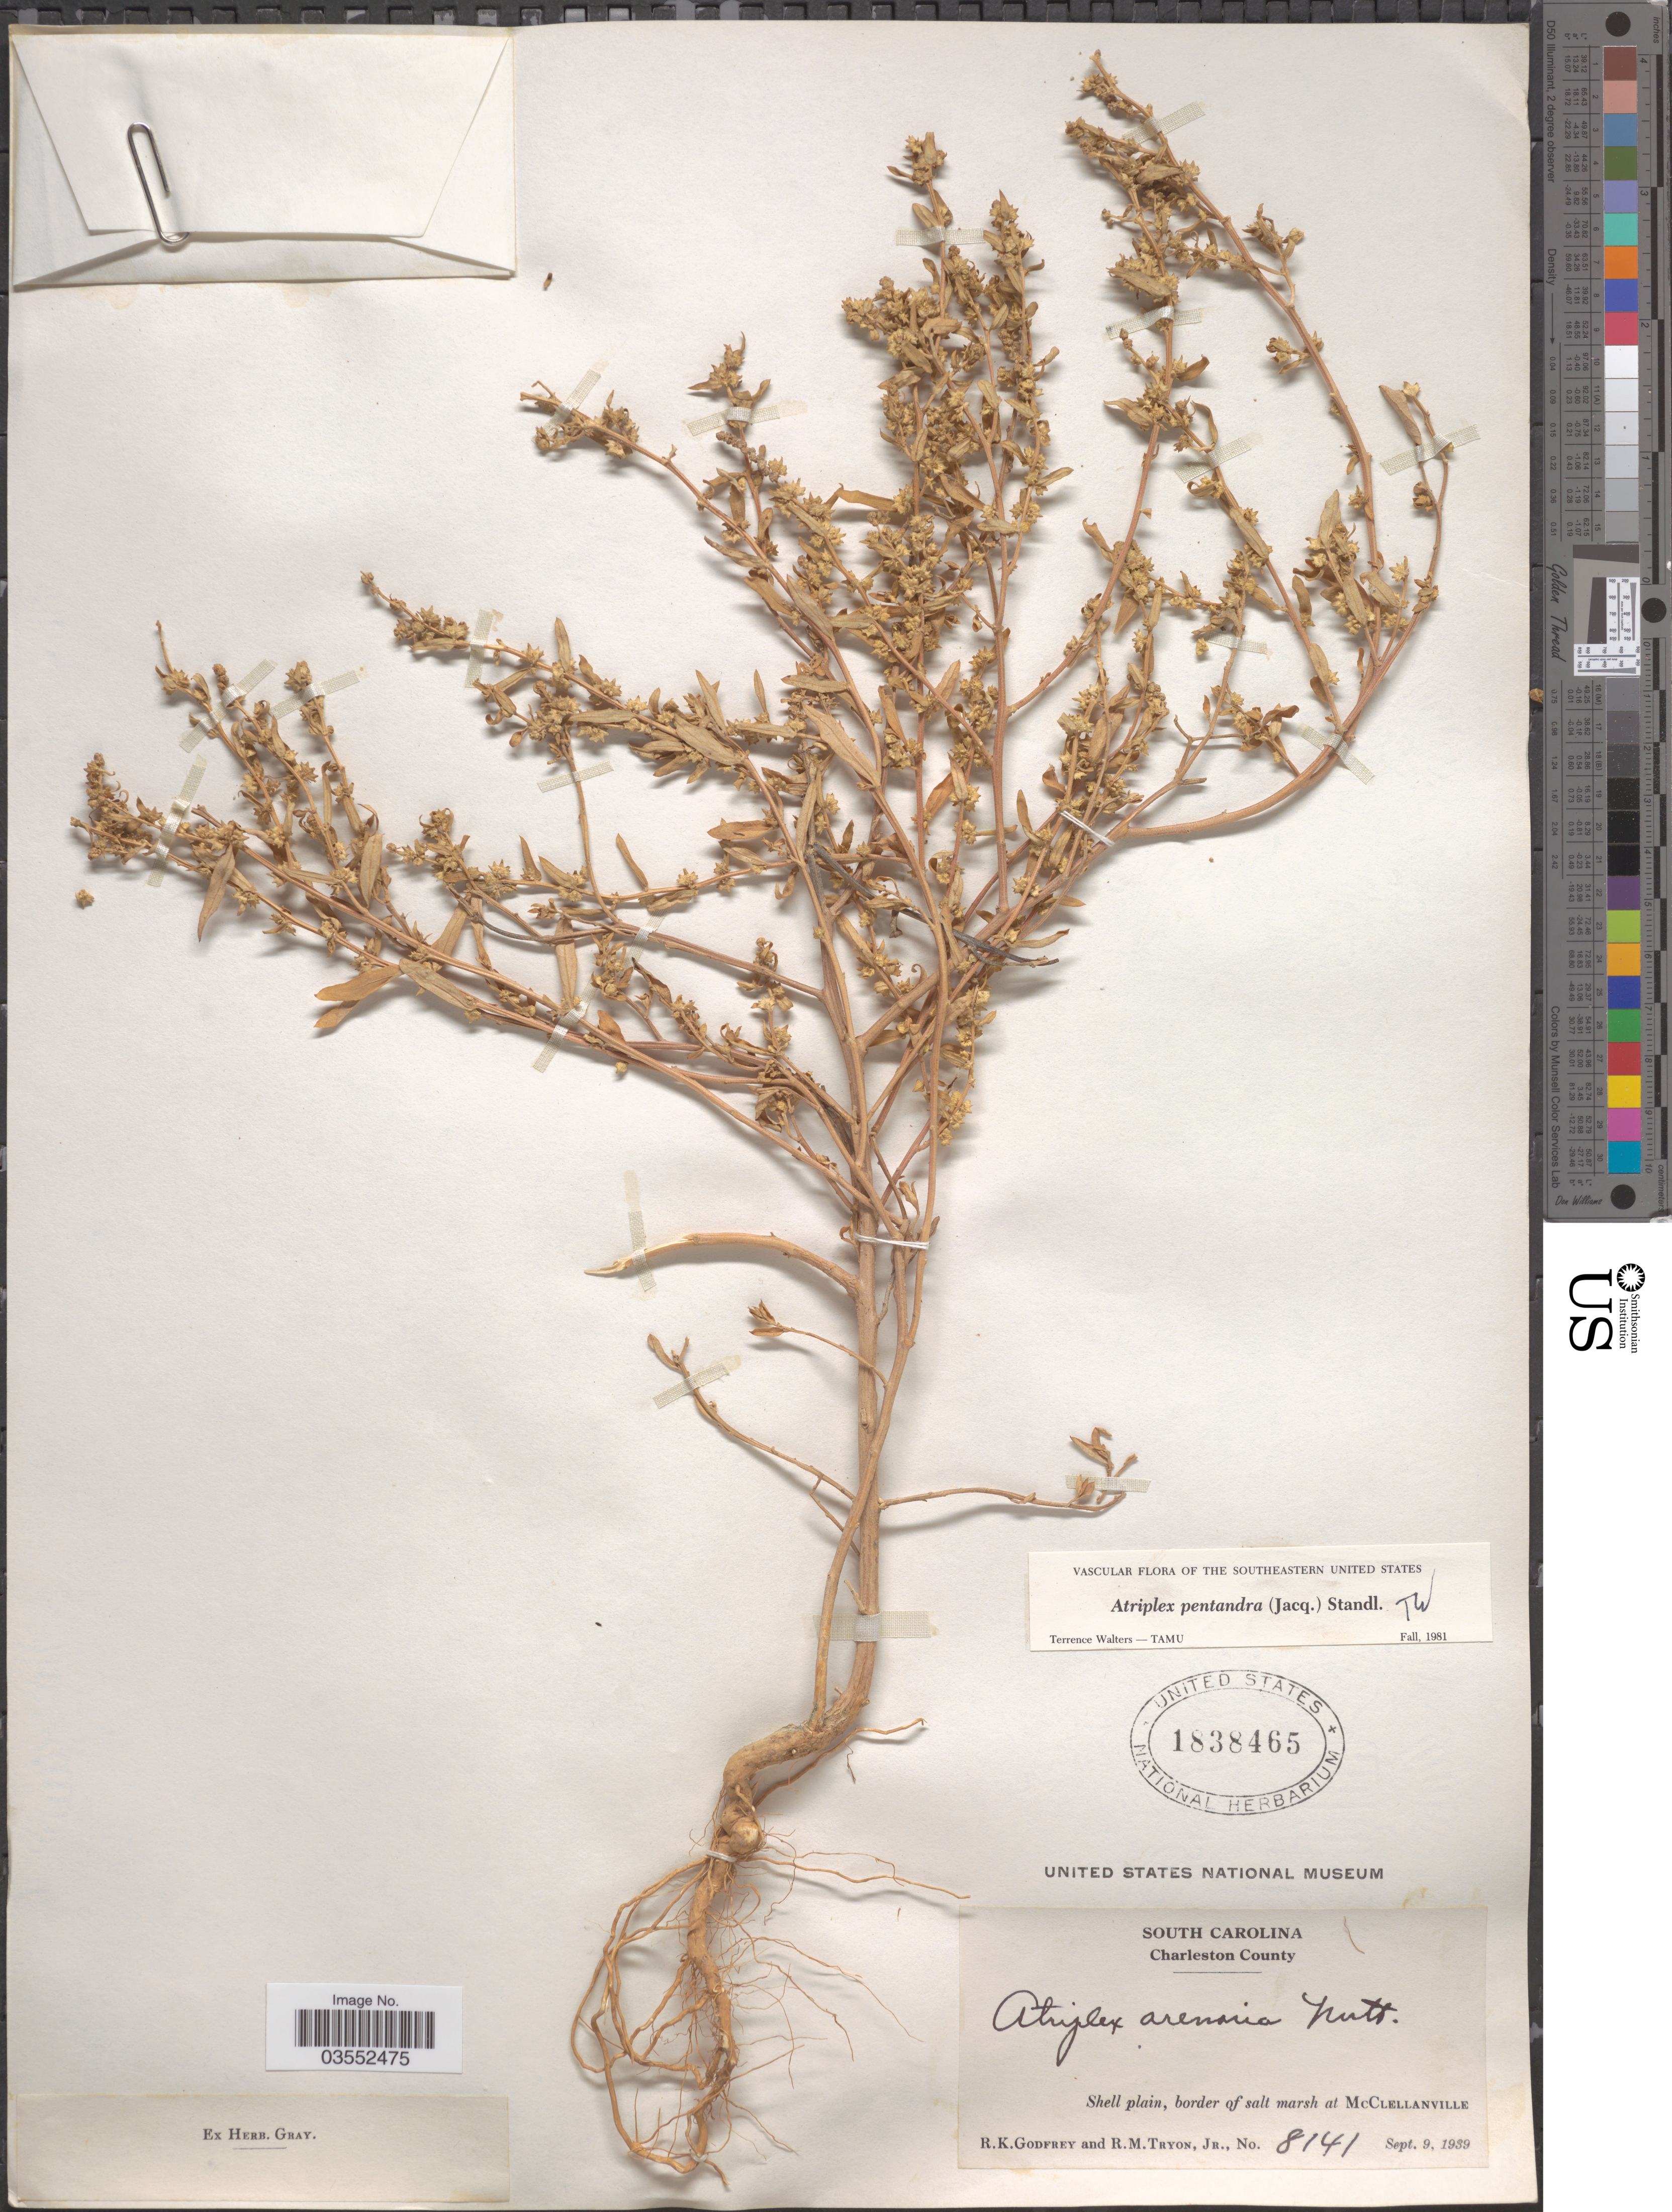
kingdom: Plantae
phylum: Tracheophyta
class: Magnoliopsida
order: Caryophyllales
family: Amaranthaceae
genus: Atriplex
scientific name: Atriplex pentandra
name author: (Jacq.) Standl.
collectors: R. K. Godfrey & R. Tryon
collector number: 8141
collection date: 1939-09-09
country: United States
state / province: South Carolina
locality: Charleston County. Shell plain, border of salt marsh at McClellanville.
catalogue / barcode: US 1838465